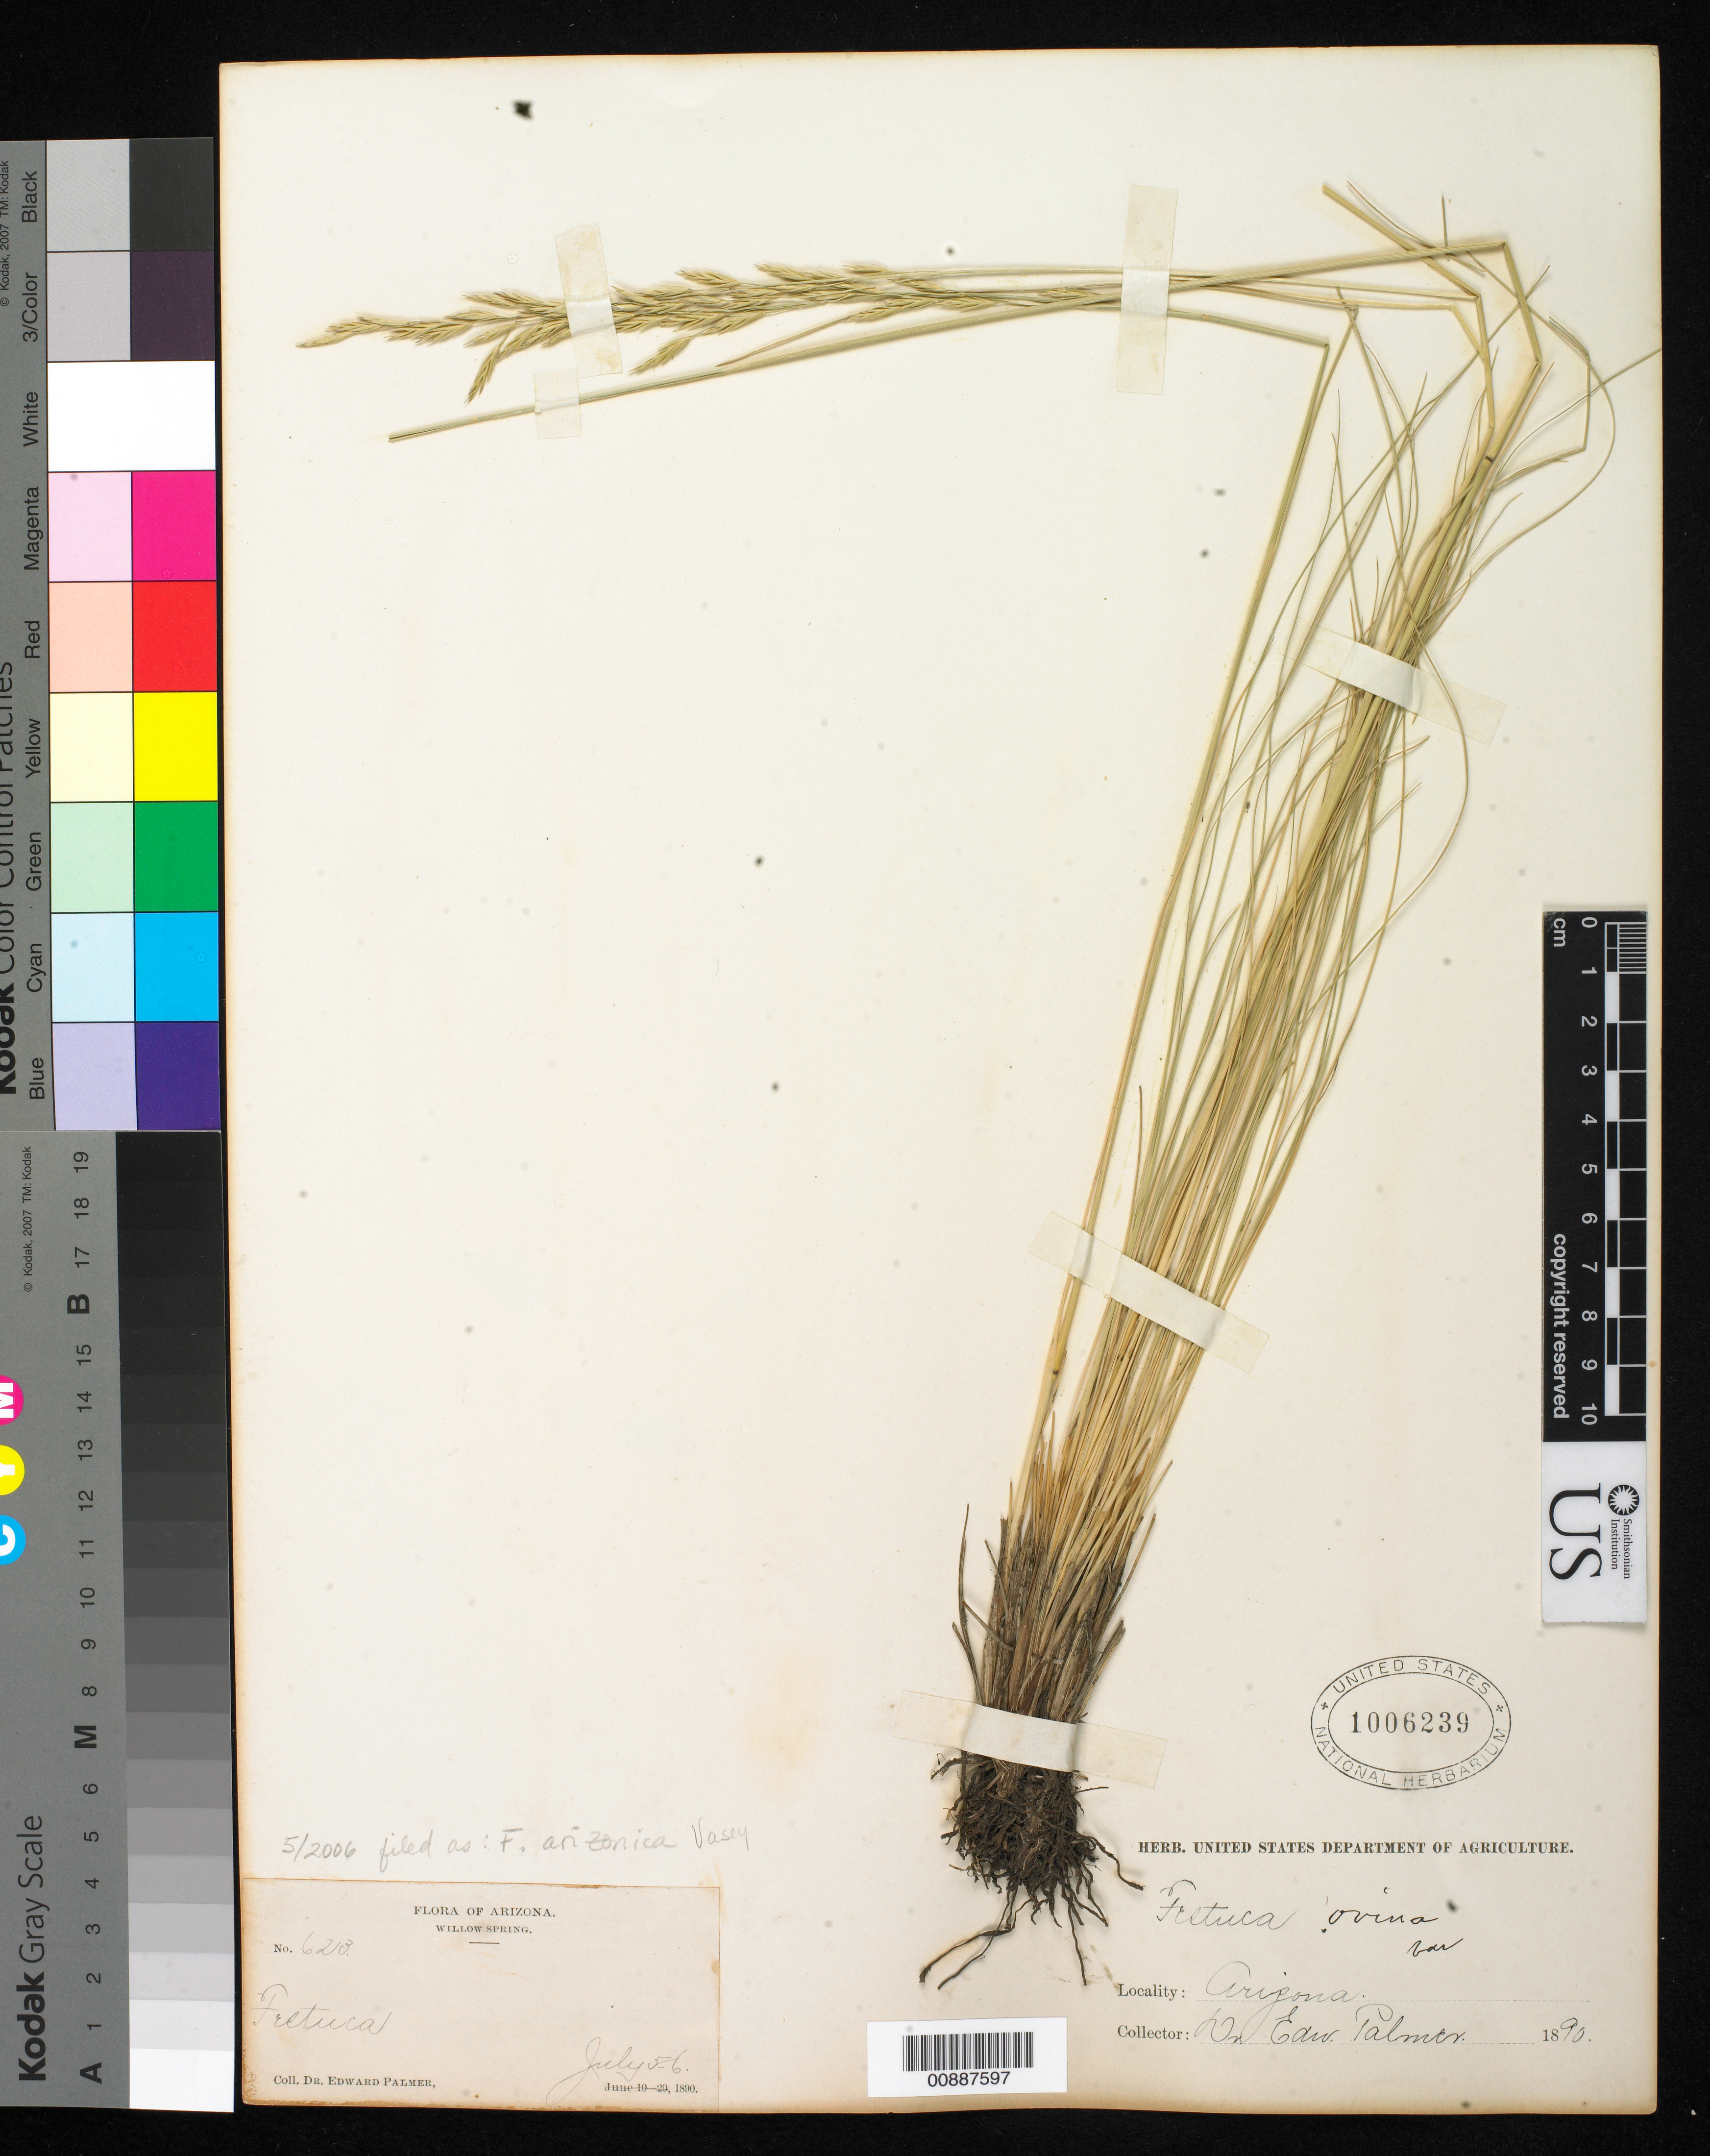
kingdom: Plantae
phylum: Tracheophyta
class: Liliopsida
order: Poales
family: Poaceae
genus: Festuca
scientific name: Festuca arizonica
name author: Vasey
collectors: E. Palmer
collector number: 623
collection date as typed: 05 Jul 1890 to 06 Jul 1890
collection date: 1890-07-05/1890-07-06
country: United States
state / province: Arizona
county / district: Coconino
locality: Willow Spring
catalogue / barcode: US 1006239